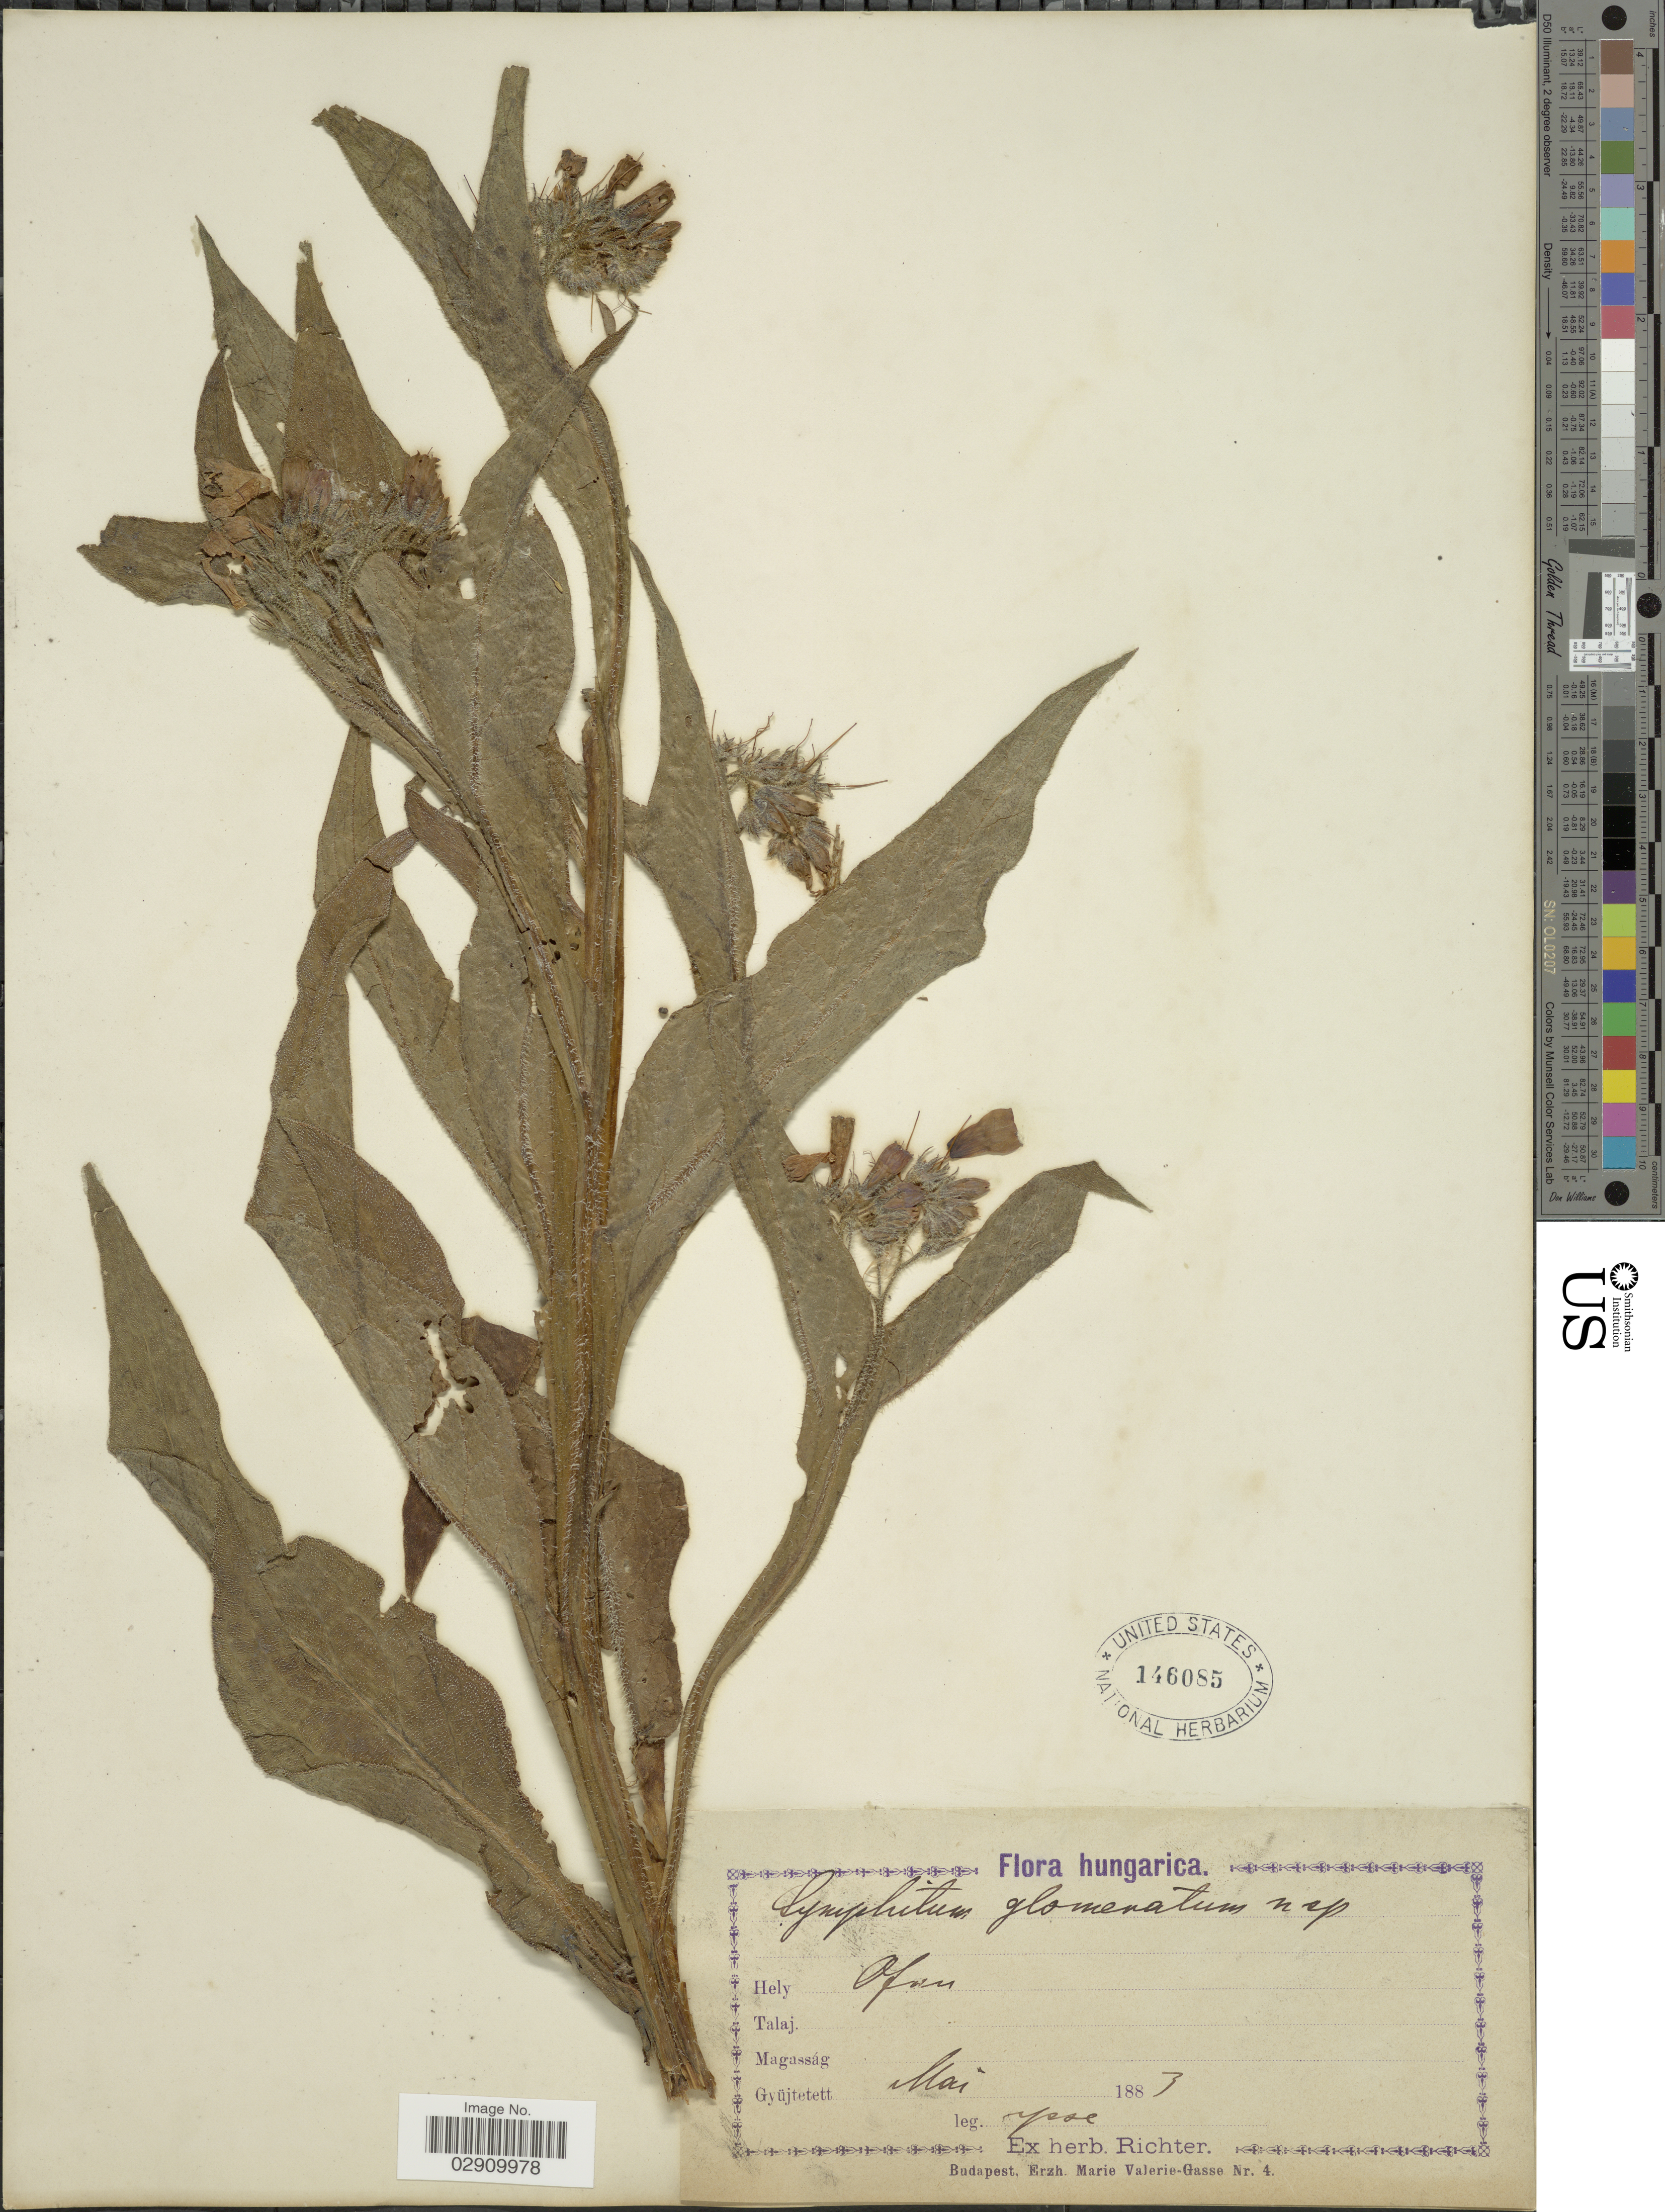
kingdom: Plantae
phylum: Tracheophyta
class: Magnoliopsida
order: Boraginales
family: Boraginaceae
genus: Symphytum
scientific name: Symphytum glomeratum sp. nov. ined.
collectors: Ysse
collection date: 1883-05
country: Hungary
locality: Ofan.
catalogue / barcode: US 146085